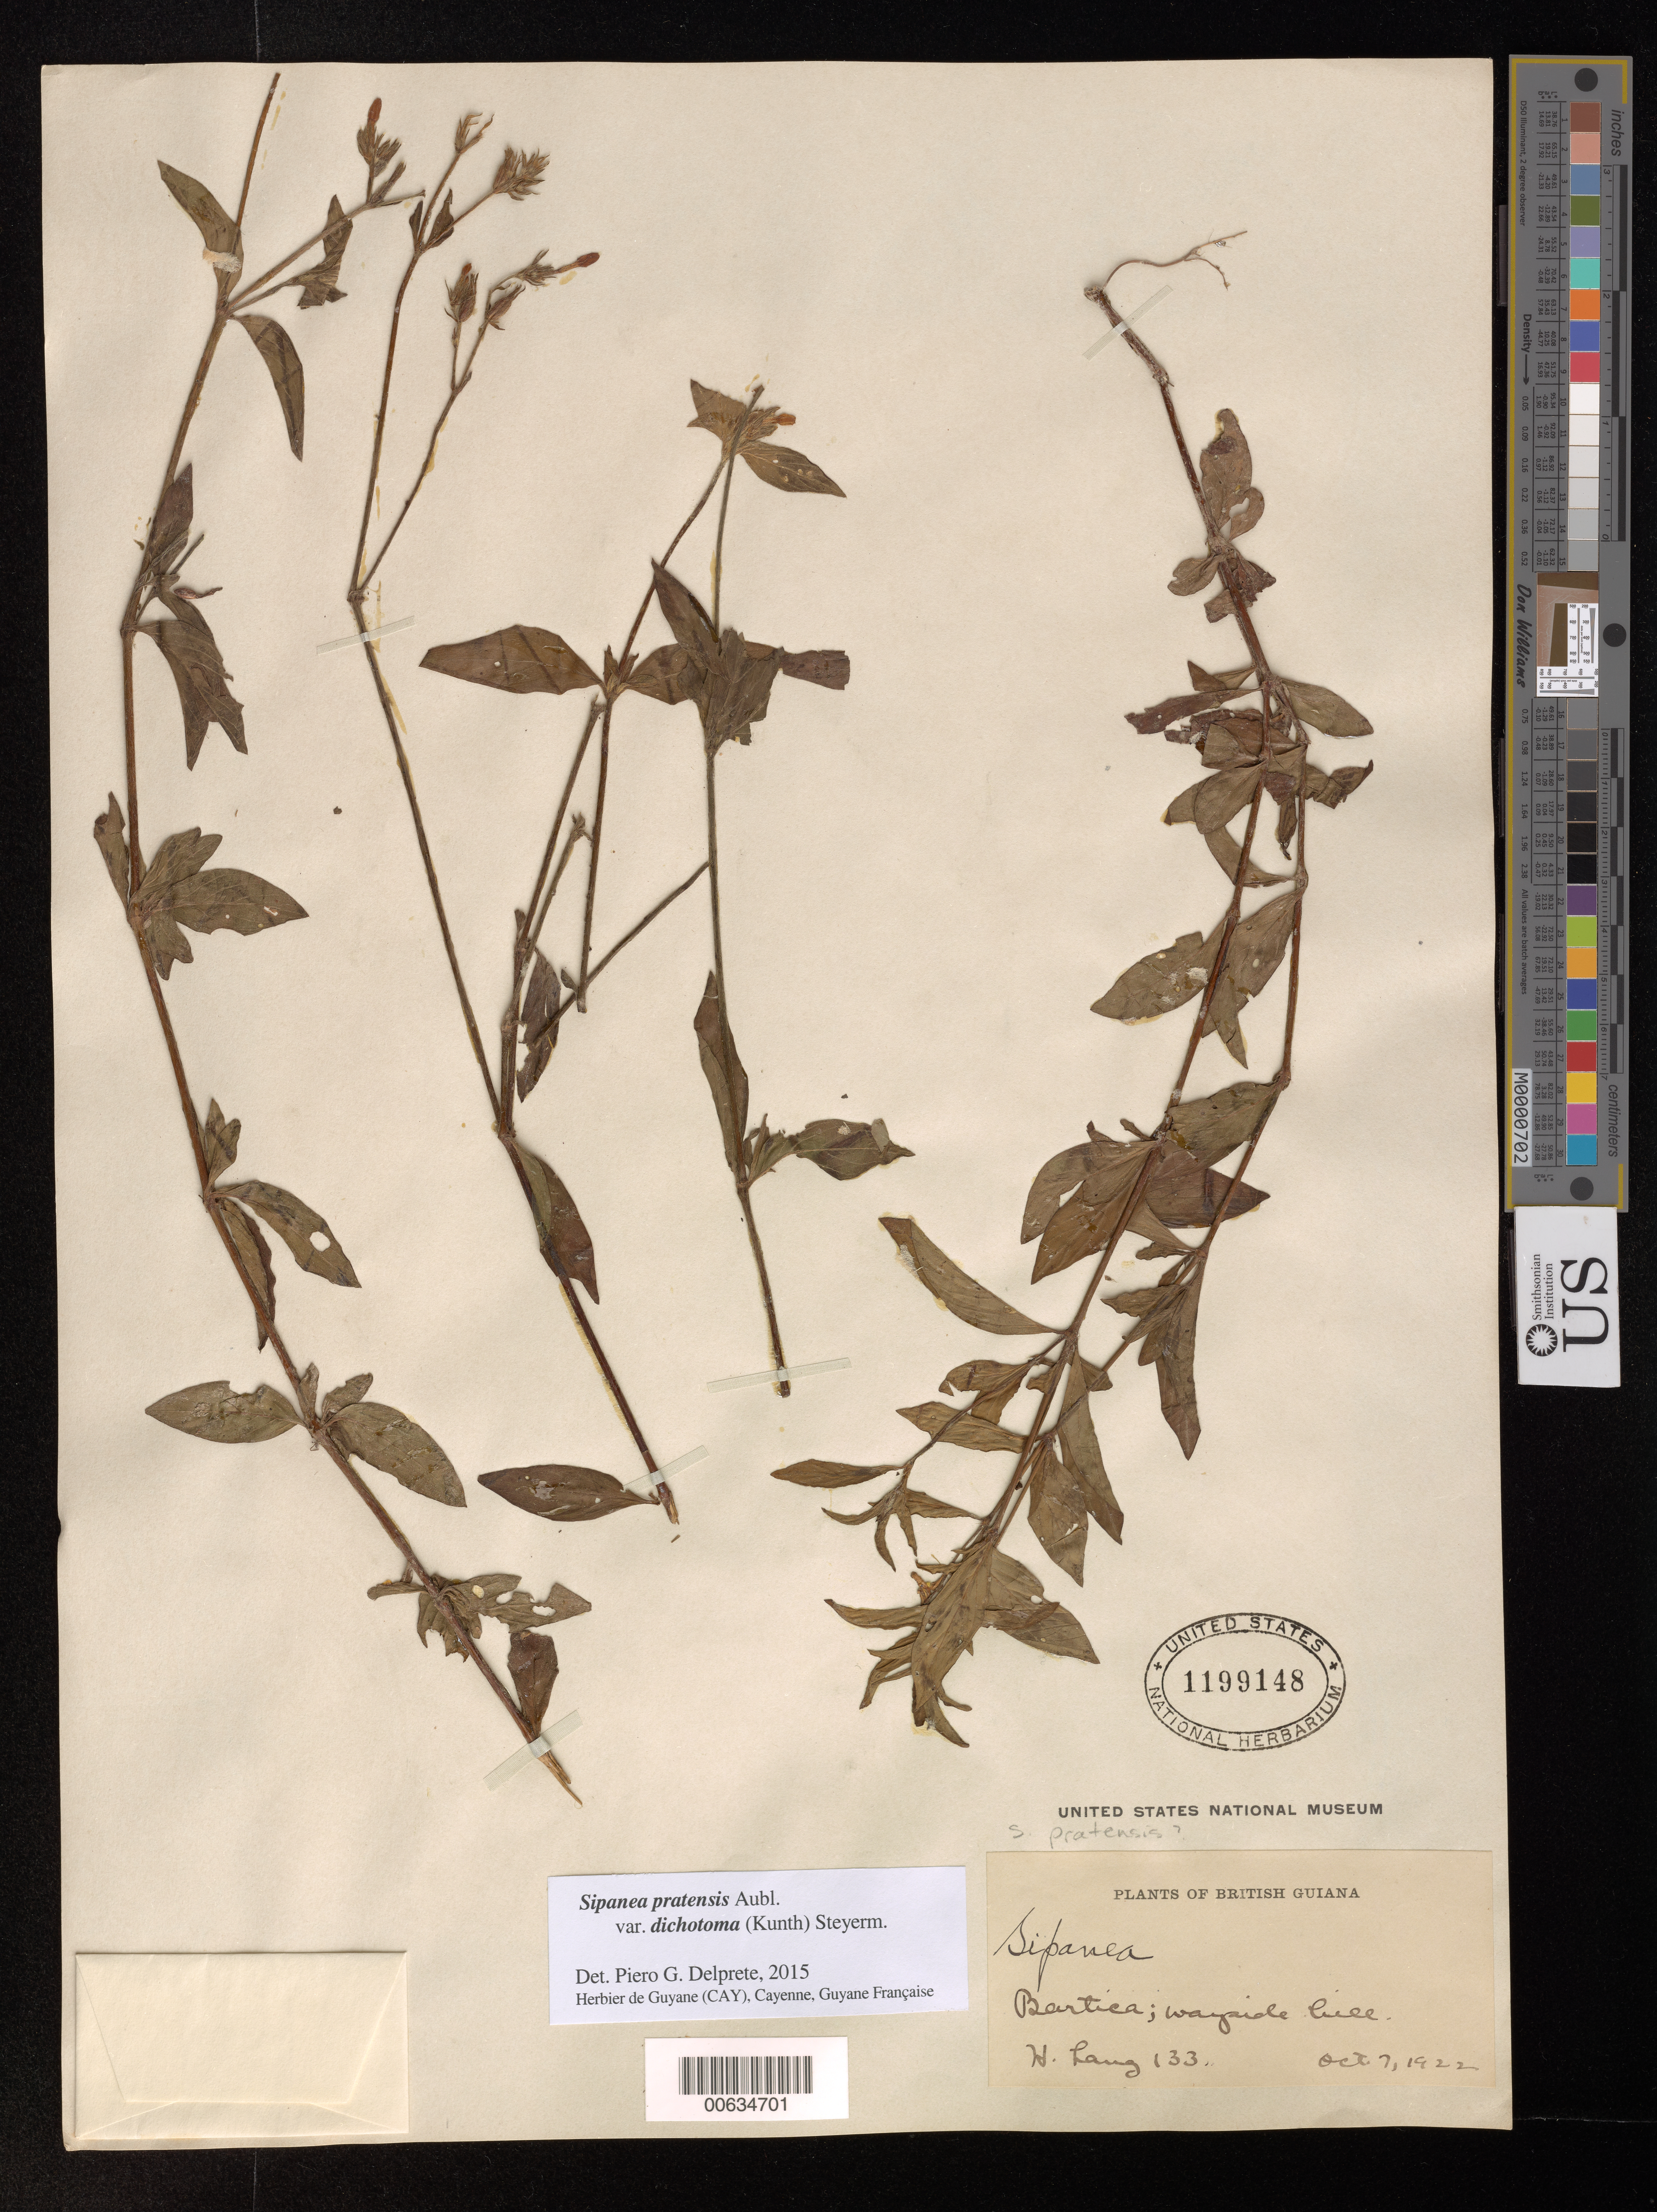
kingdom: Plantae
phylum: Tracheophyta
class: Magnoliopsida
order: Gentianales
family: Rubiaceae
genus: Sipanea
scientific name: Sipanea pratensis var. dichotoma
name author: (Kunth) Steyerm.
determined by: Delprete, P. G., Herb. de Guyane Cay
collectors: H. Lang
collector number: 133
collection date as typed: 7-Oct-22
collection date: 1922-10-07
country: Guyana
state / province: Cuyuni-Mazaruni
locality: Bartica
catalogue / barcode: US 1199148